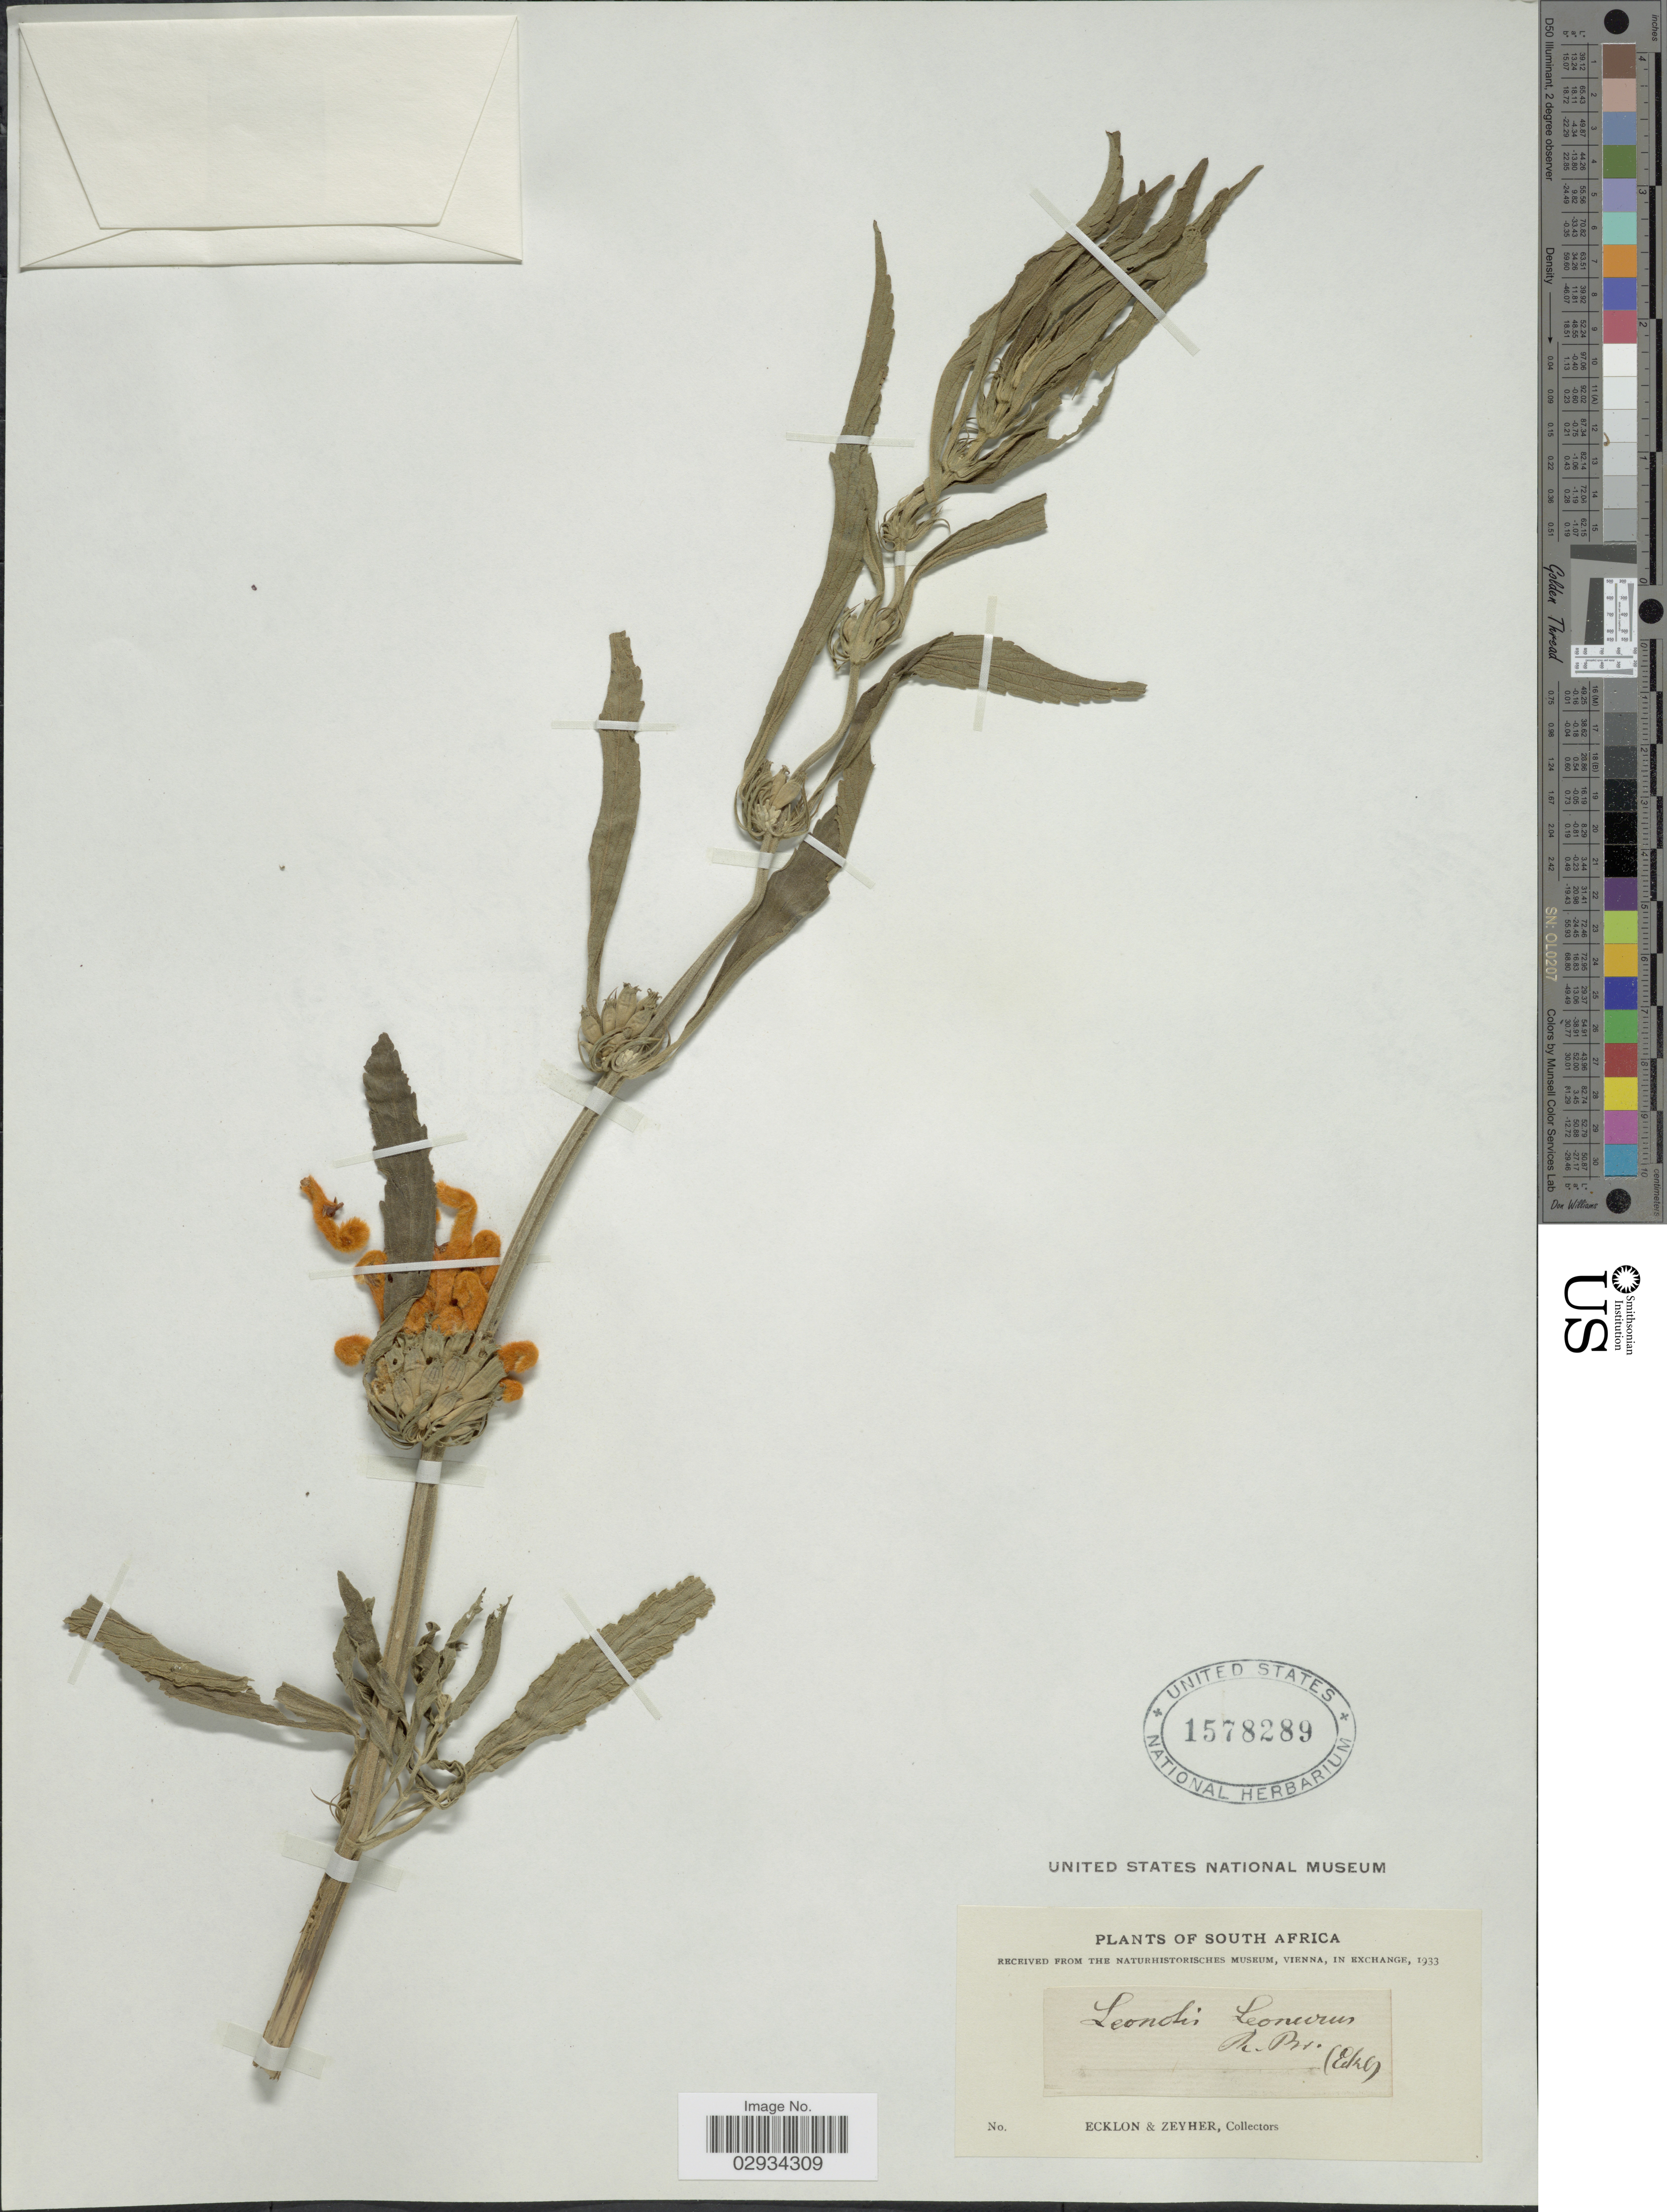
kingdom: Plantae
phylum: Tracheophyta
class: Magnoliopsida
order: Lamiales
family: Lamiaceae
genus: Leonotis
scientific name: Leonotis leonurus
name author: (L.) R. Br.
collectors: -. Ecklon & -. Zeyher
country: South Africa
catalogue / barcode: US 1578289